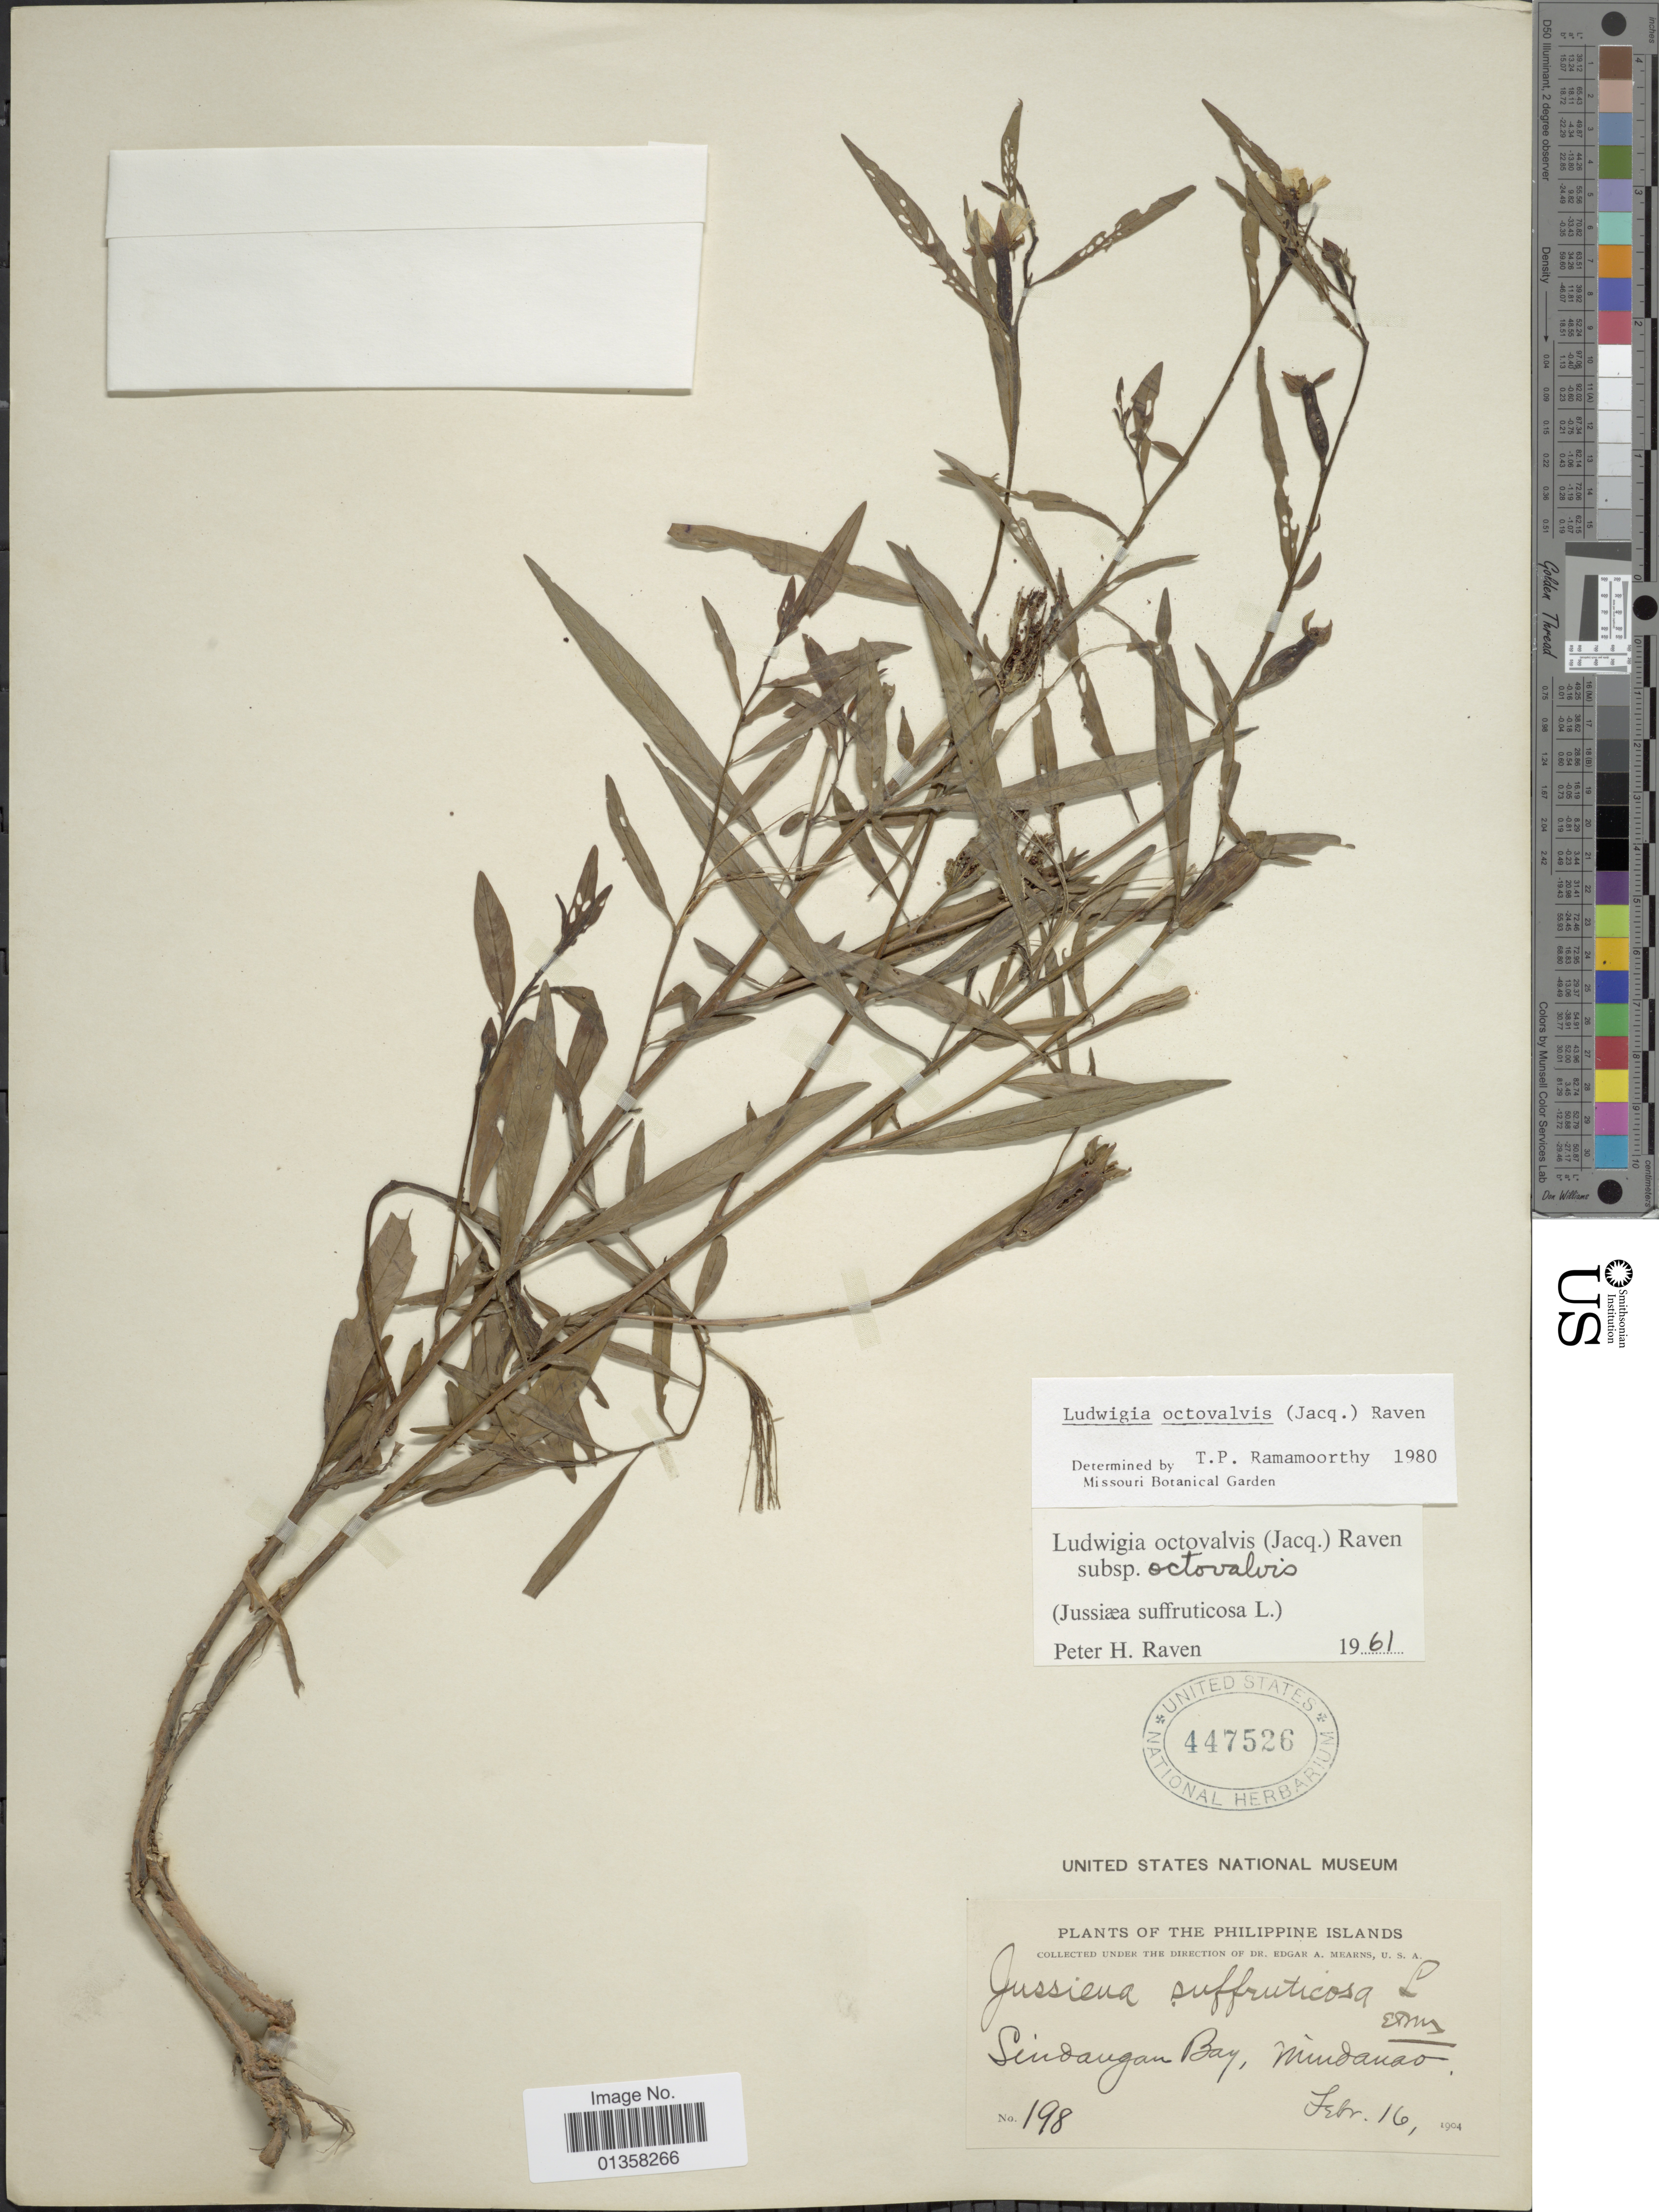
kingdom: Plantae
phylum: Tracheophyta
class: Magnoliopsida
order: Myrtales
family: Onagraceae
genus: Ludwigia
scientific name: Ludwigia octovalvis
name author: (Jacq.) P.H. Raven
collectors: E. A. Mearns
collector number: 198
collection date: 1904-02-16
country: Philippines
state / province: Zamboanga Peninsula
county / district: Zamboanga del Norte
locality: Sindangan Bay, Mindanao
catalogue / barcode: US 447526